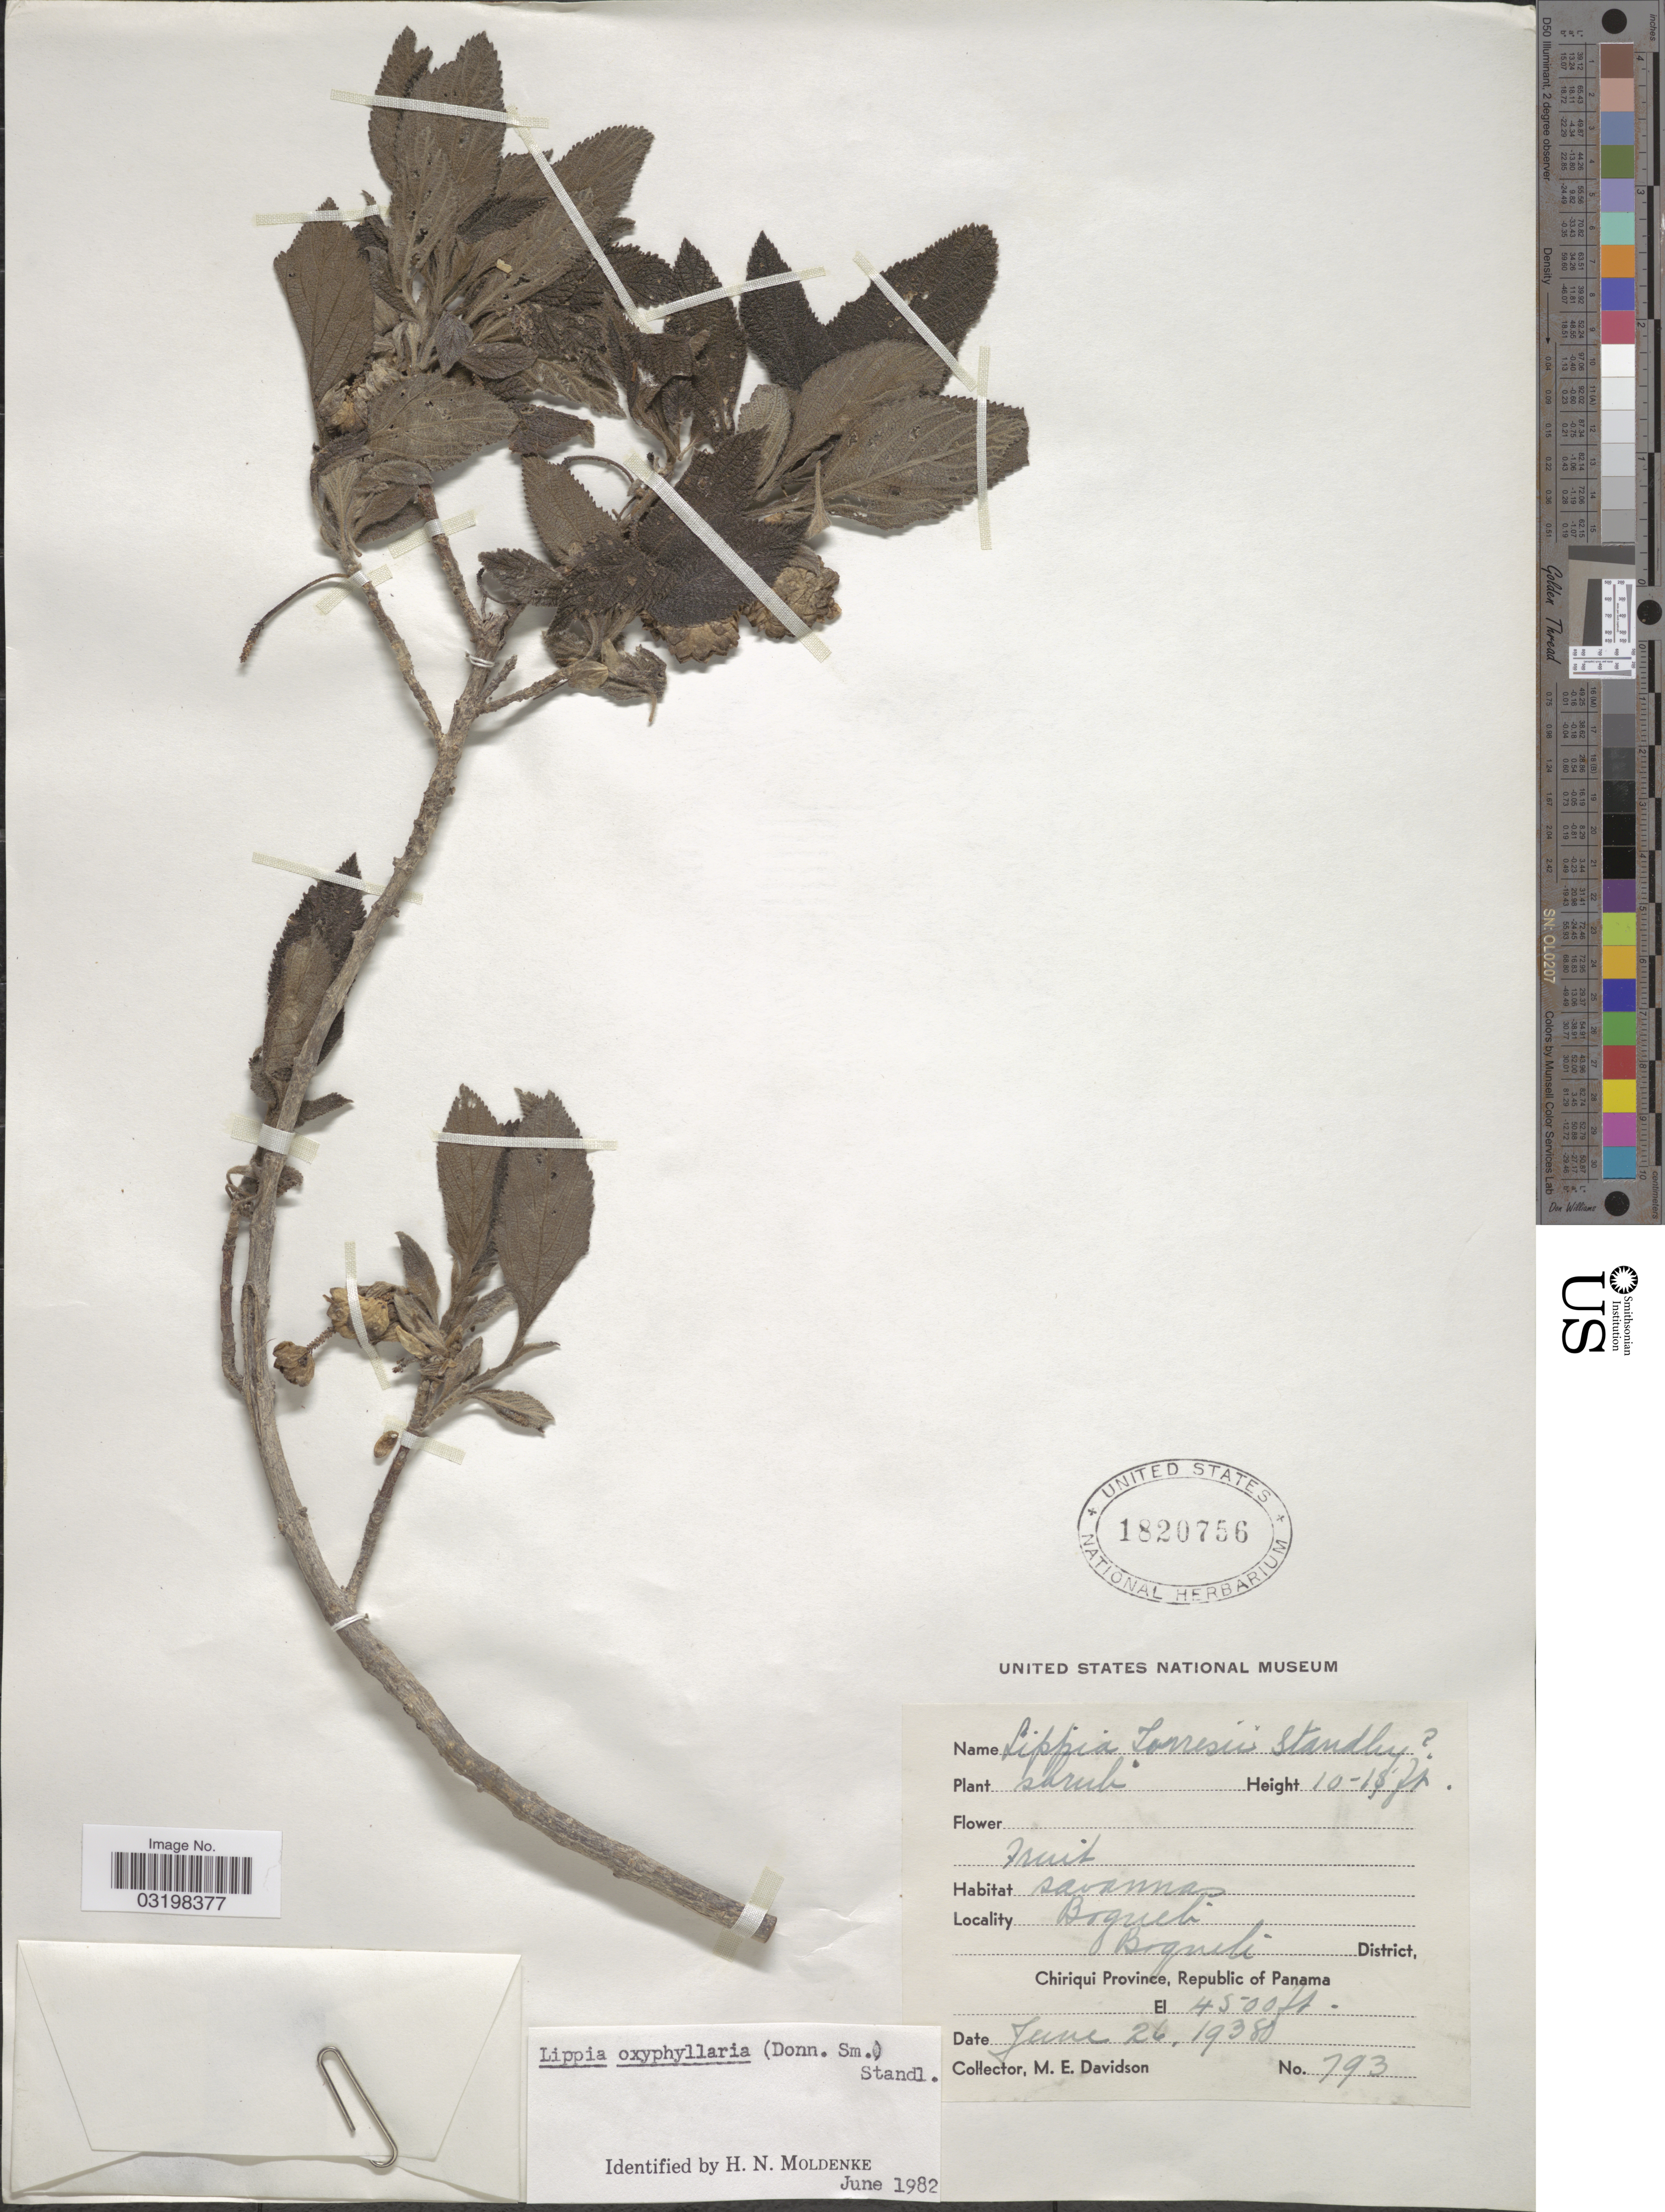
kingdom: Plantae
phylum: Tracheophyta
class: Magnoliopsida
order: Lamiales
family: Verbenaceae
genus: Lippia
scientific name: Lippia oxyphyllaria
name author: (Donn. Sm.) Standl.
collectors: M. E. Davidson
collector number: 793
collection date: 1938-06-26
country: Panama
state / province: Chiriqui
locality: Savannas, Boquete. Boqueti District.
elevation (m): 1372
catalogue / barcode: US 1820756